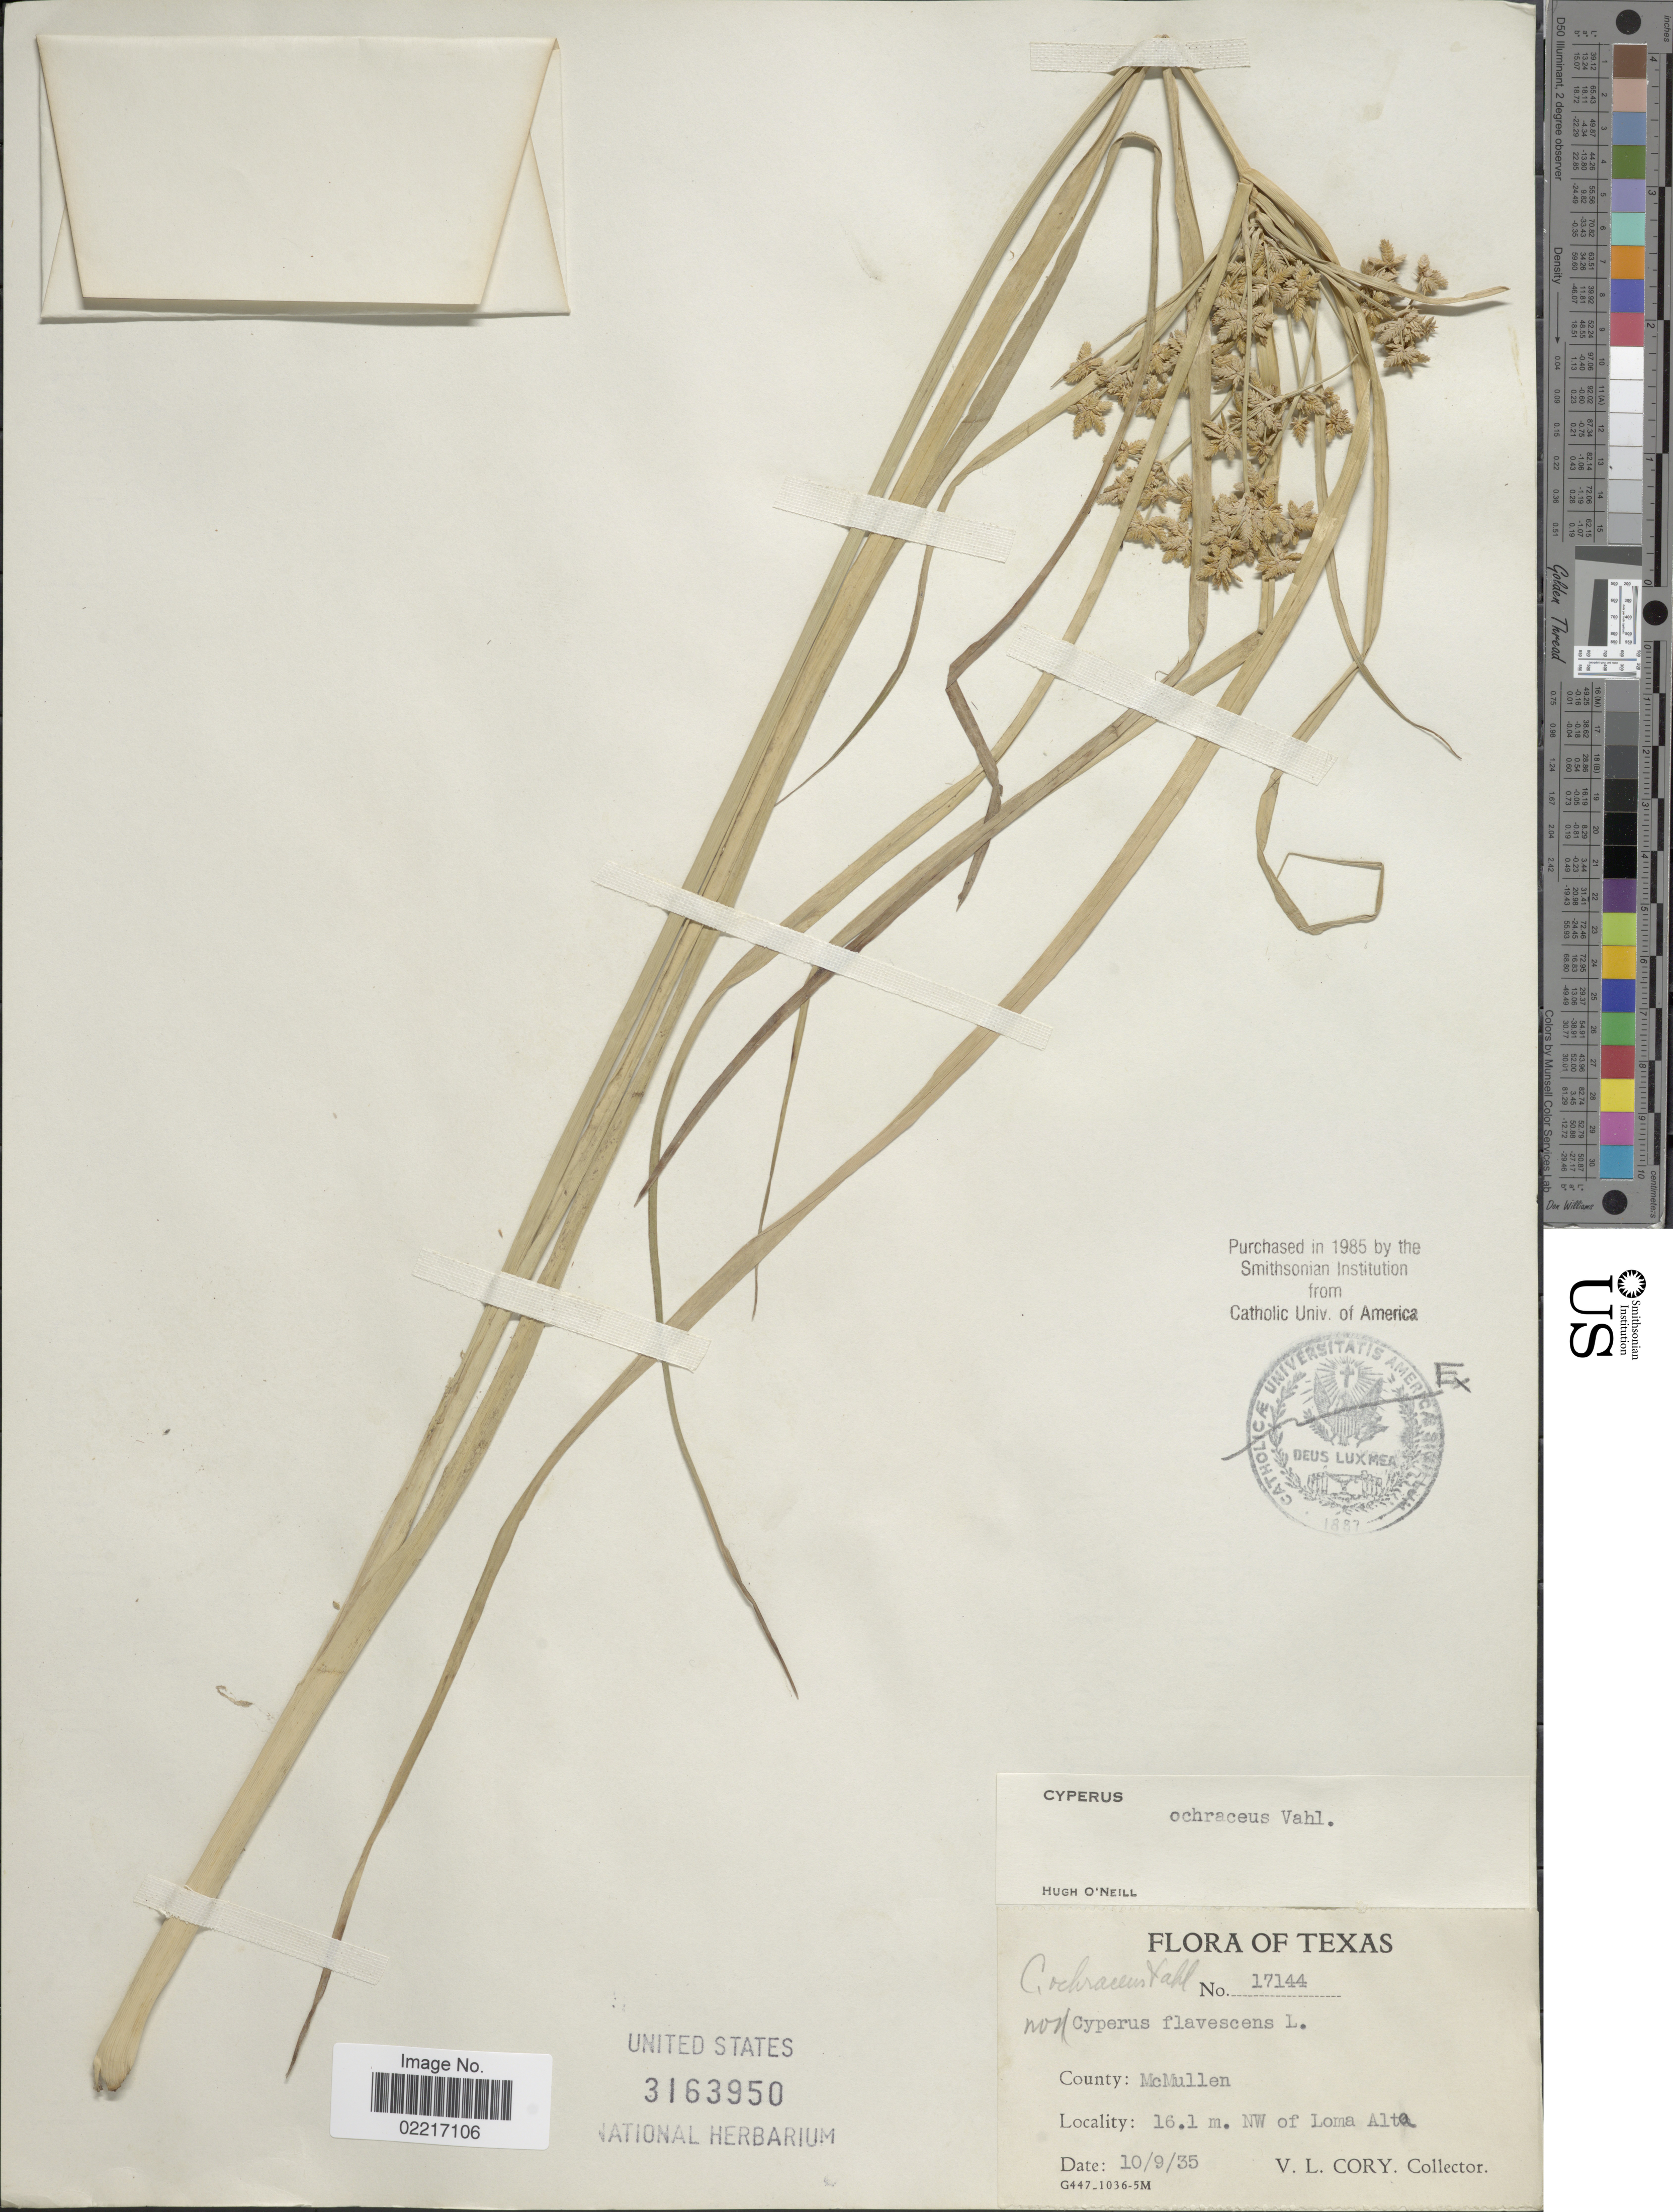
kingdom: Plantae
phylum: Tracheophyta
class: Liliopsida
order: Poales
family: Cyperaceae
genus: Cyperus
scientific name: Cyperus ochraceus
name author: Vahl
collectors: V. Cory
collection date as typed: Transcribed d/m/y: 9/10/35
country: United States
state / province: Texas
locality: County: McCullen, 16.1 m. NW. of Loma Alta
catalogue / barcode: US 3163950